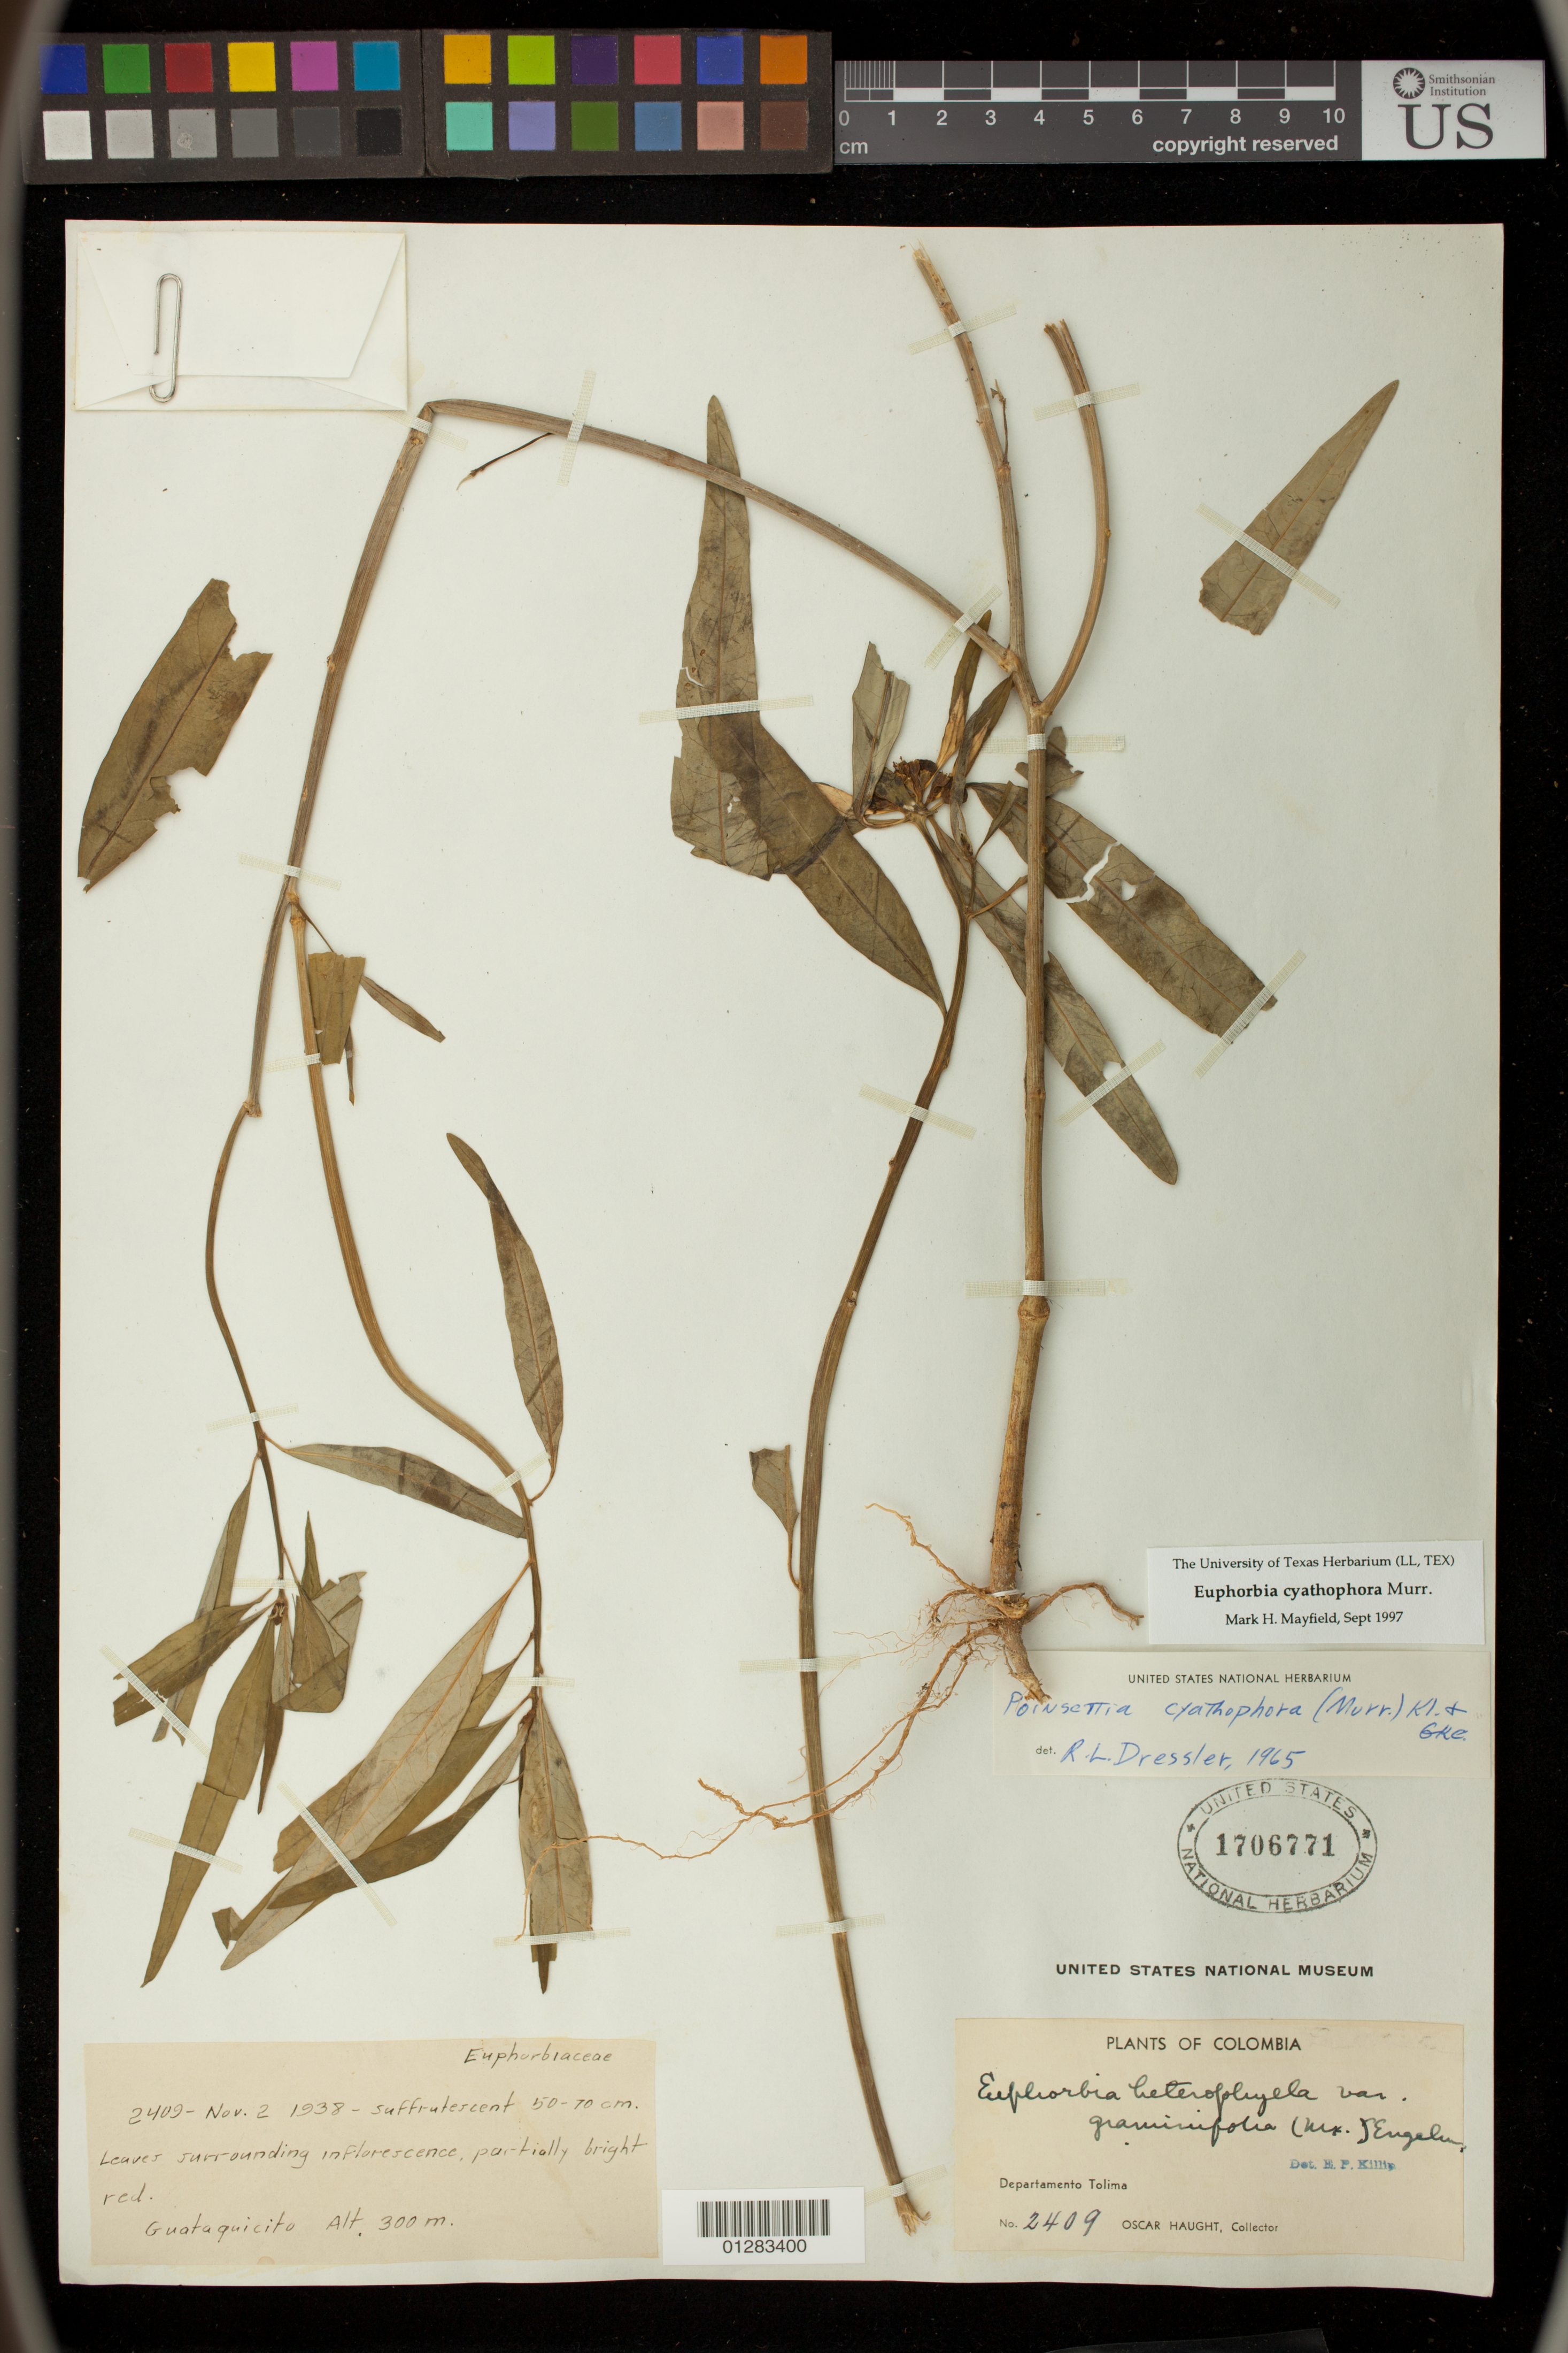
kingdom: Plantae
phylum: Tracheophyta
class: Magnoliopsida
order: Malpighiales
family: Euphorbiaceae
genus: Euphorbia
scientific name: Euphorbia heterophylla var. cyathophora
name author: (Murr.) Griseb.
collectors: O. Haught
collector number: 2409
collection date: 1938-11-02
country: Colombia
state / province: Tolima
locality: Guataquicito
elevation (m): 300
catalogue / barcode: US 1706771